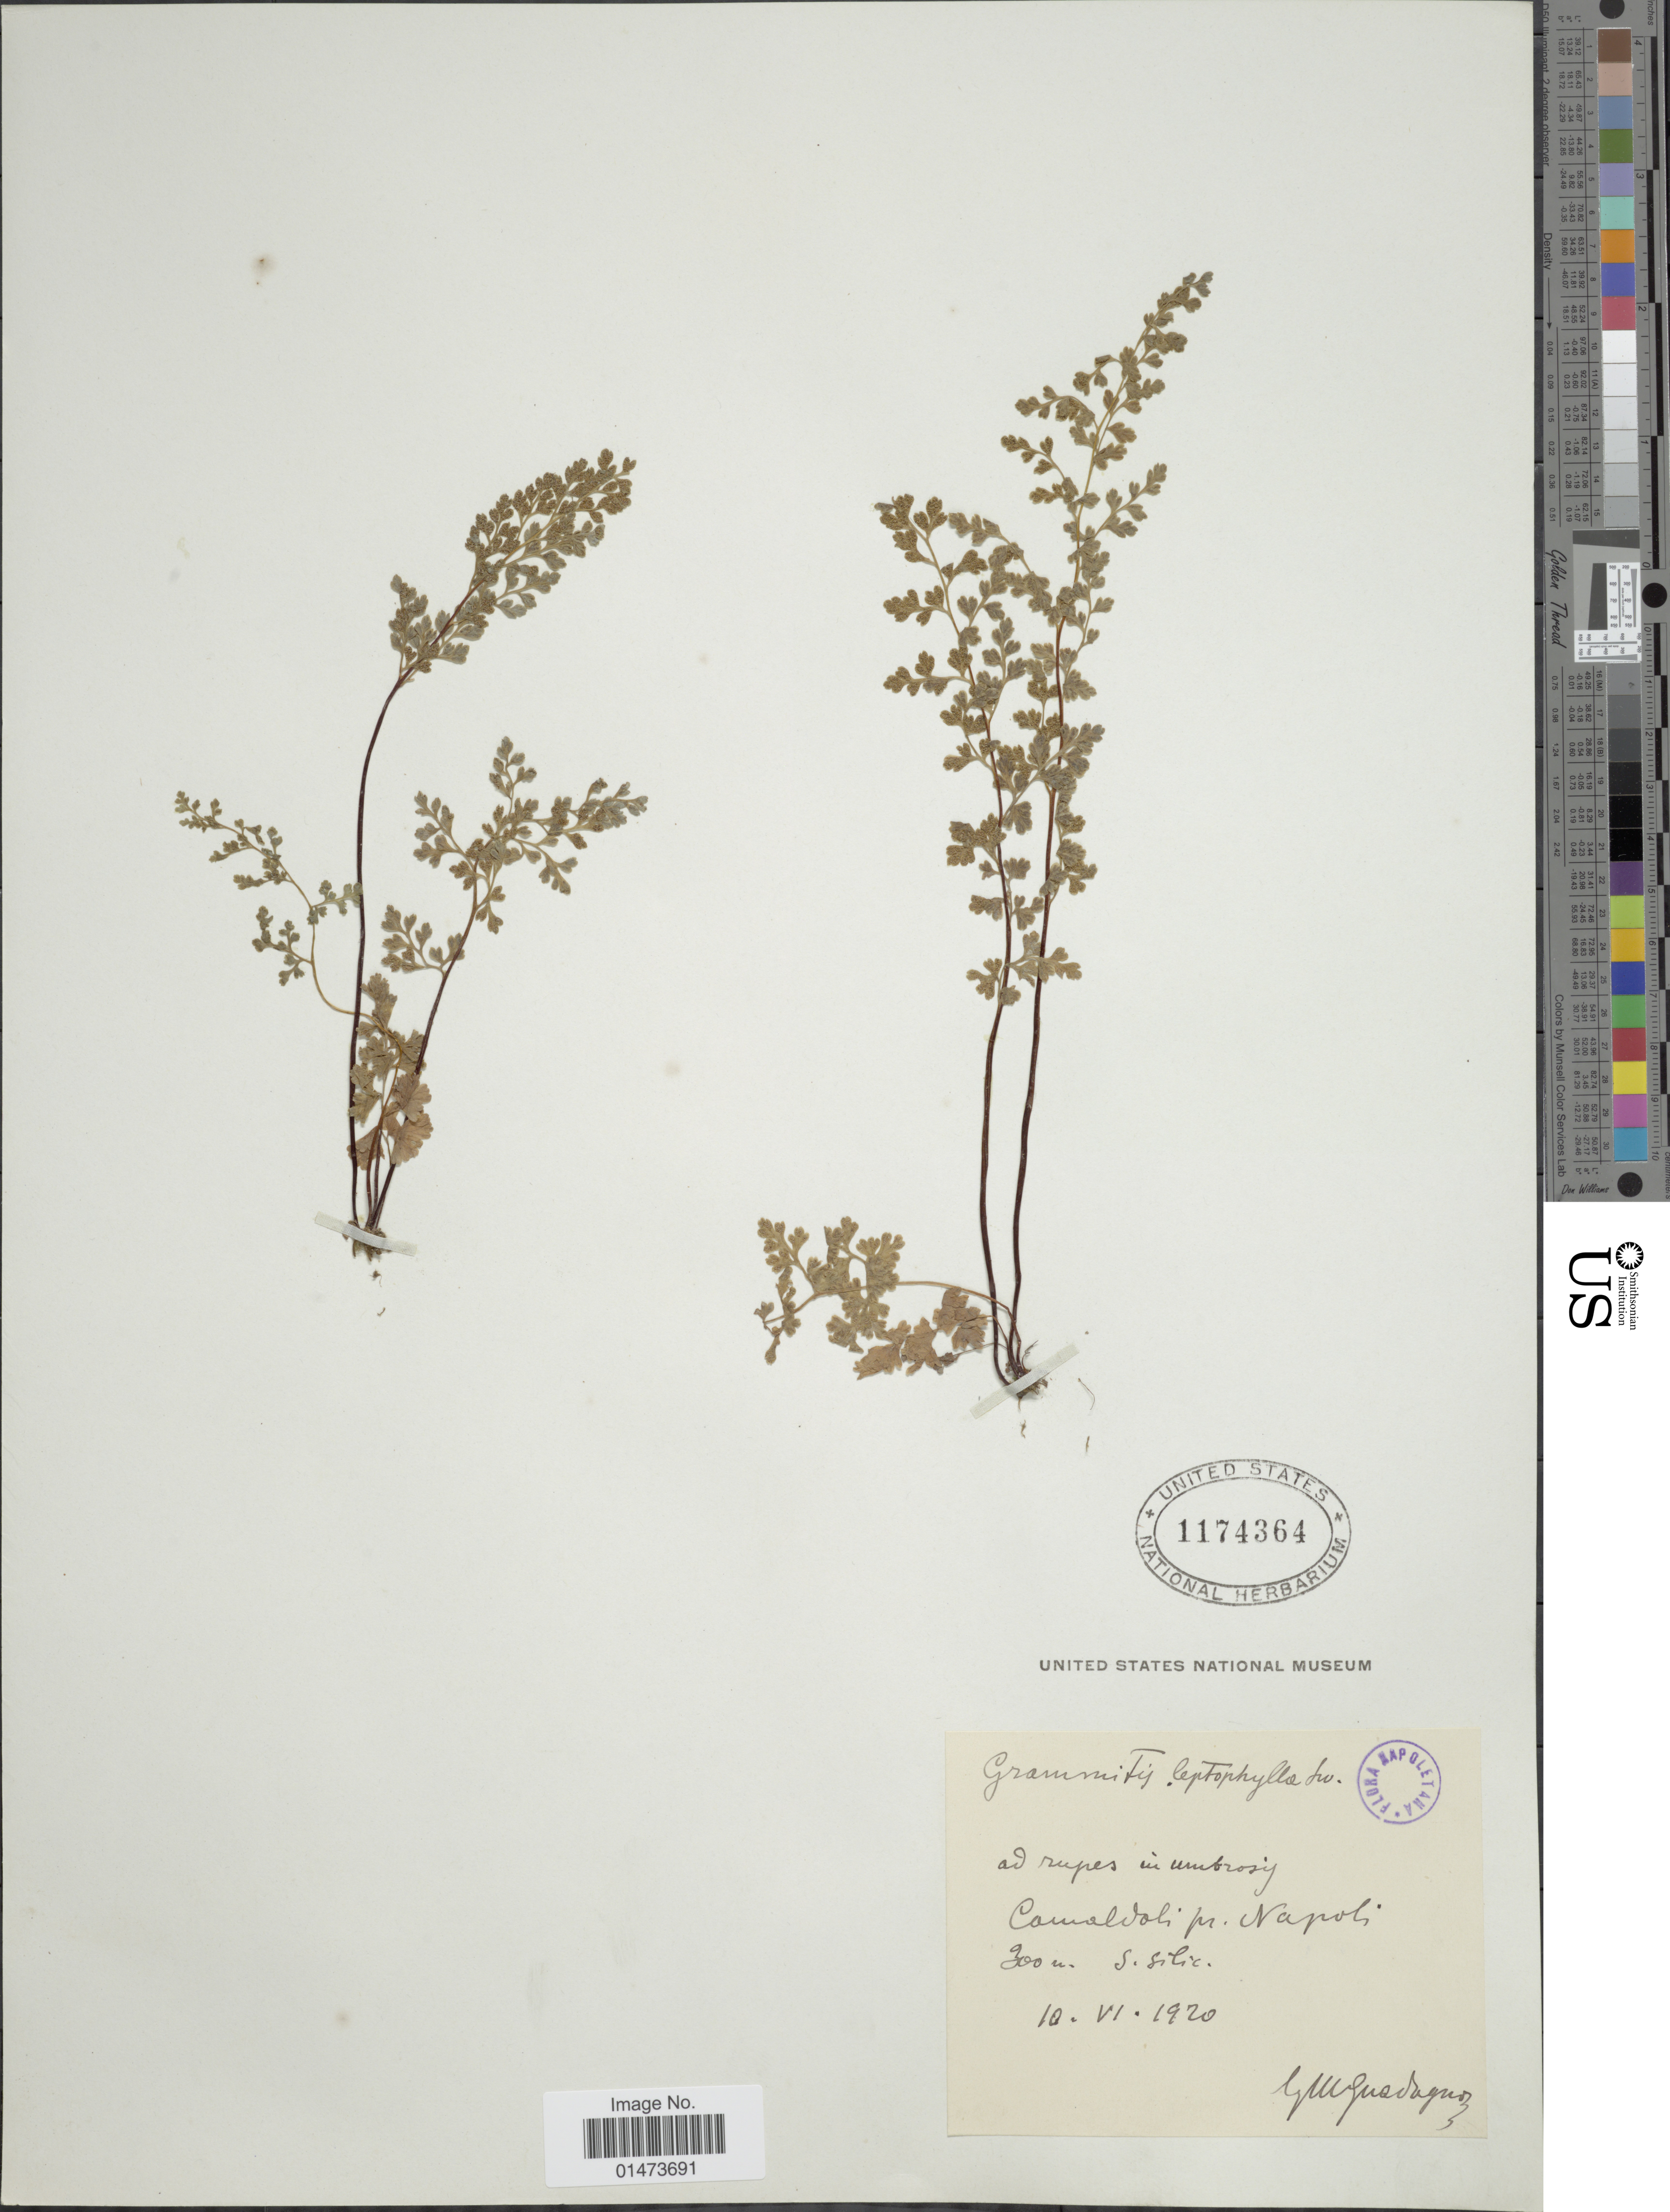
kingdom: Plantae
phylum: Tracheophyta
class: Polypodiopsida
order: Polypodiales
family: Pteridaceae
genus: Anogramma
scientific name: Anogramma leptophylla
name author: (L.) Link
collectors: G. Guadagno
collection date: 1920-06-10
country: Italy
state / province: Campania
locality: Camaldoli pr. Napoli, S. silic.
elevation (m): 300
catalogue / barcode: US 1174364